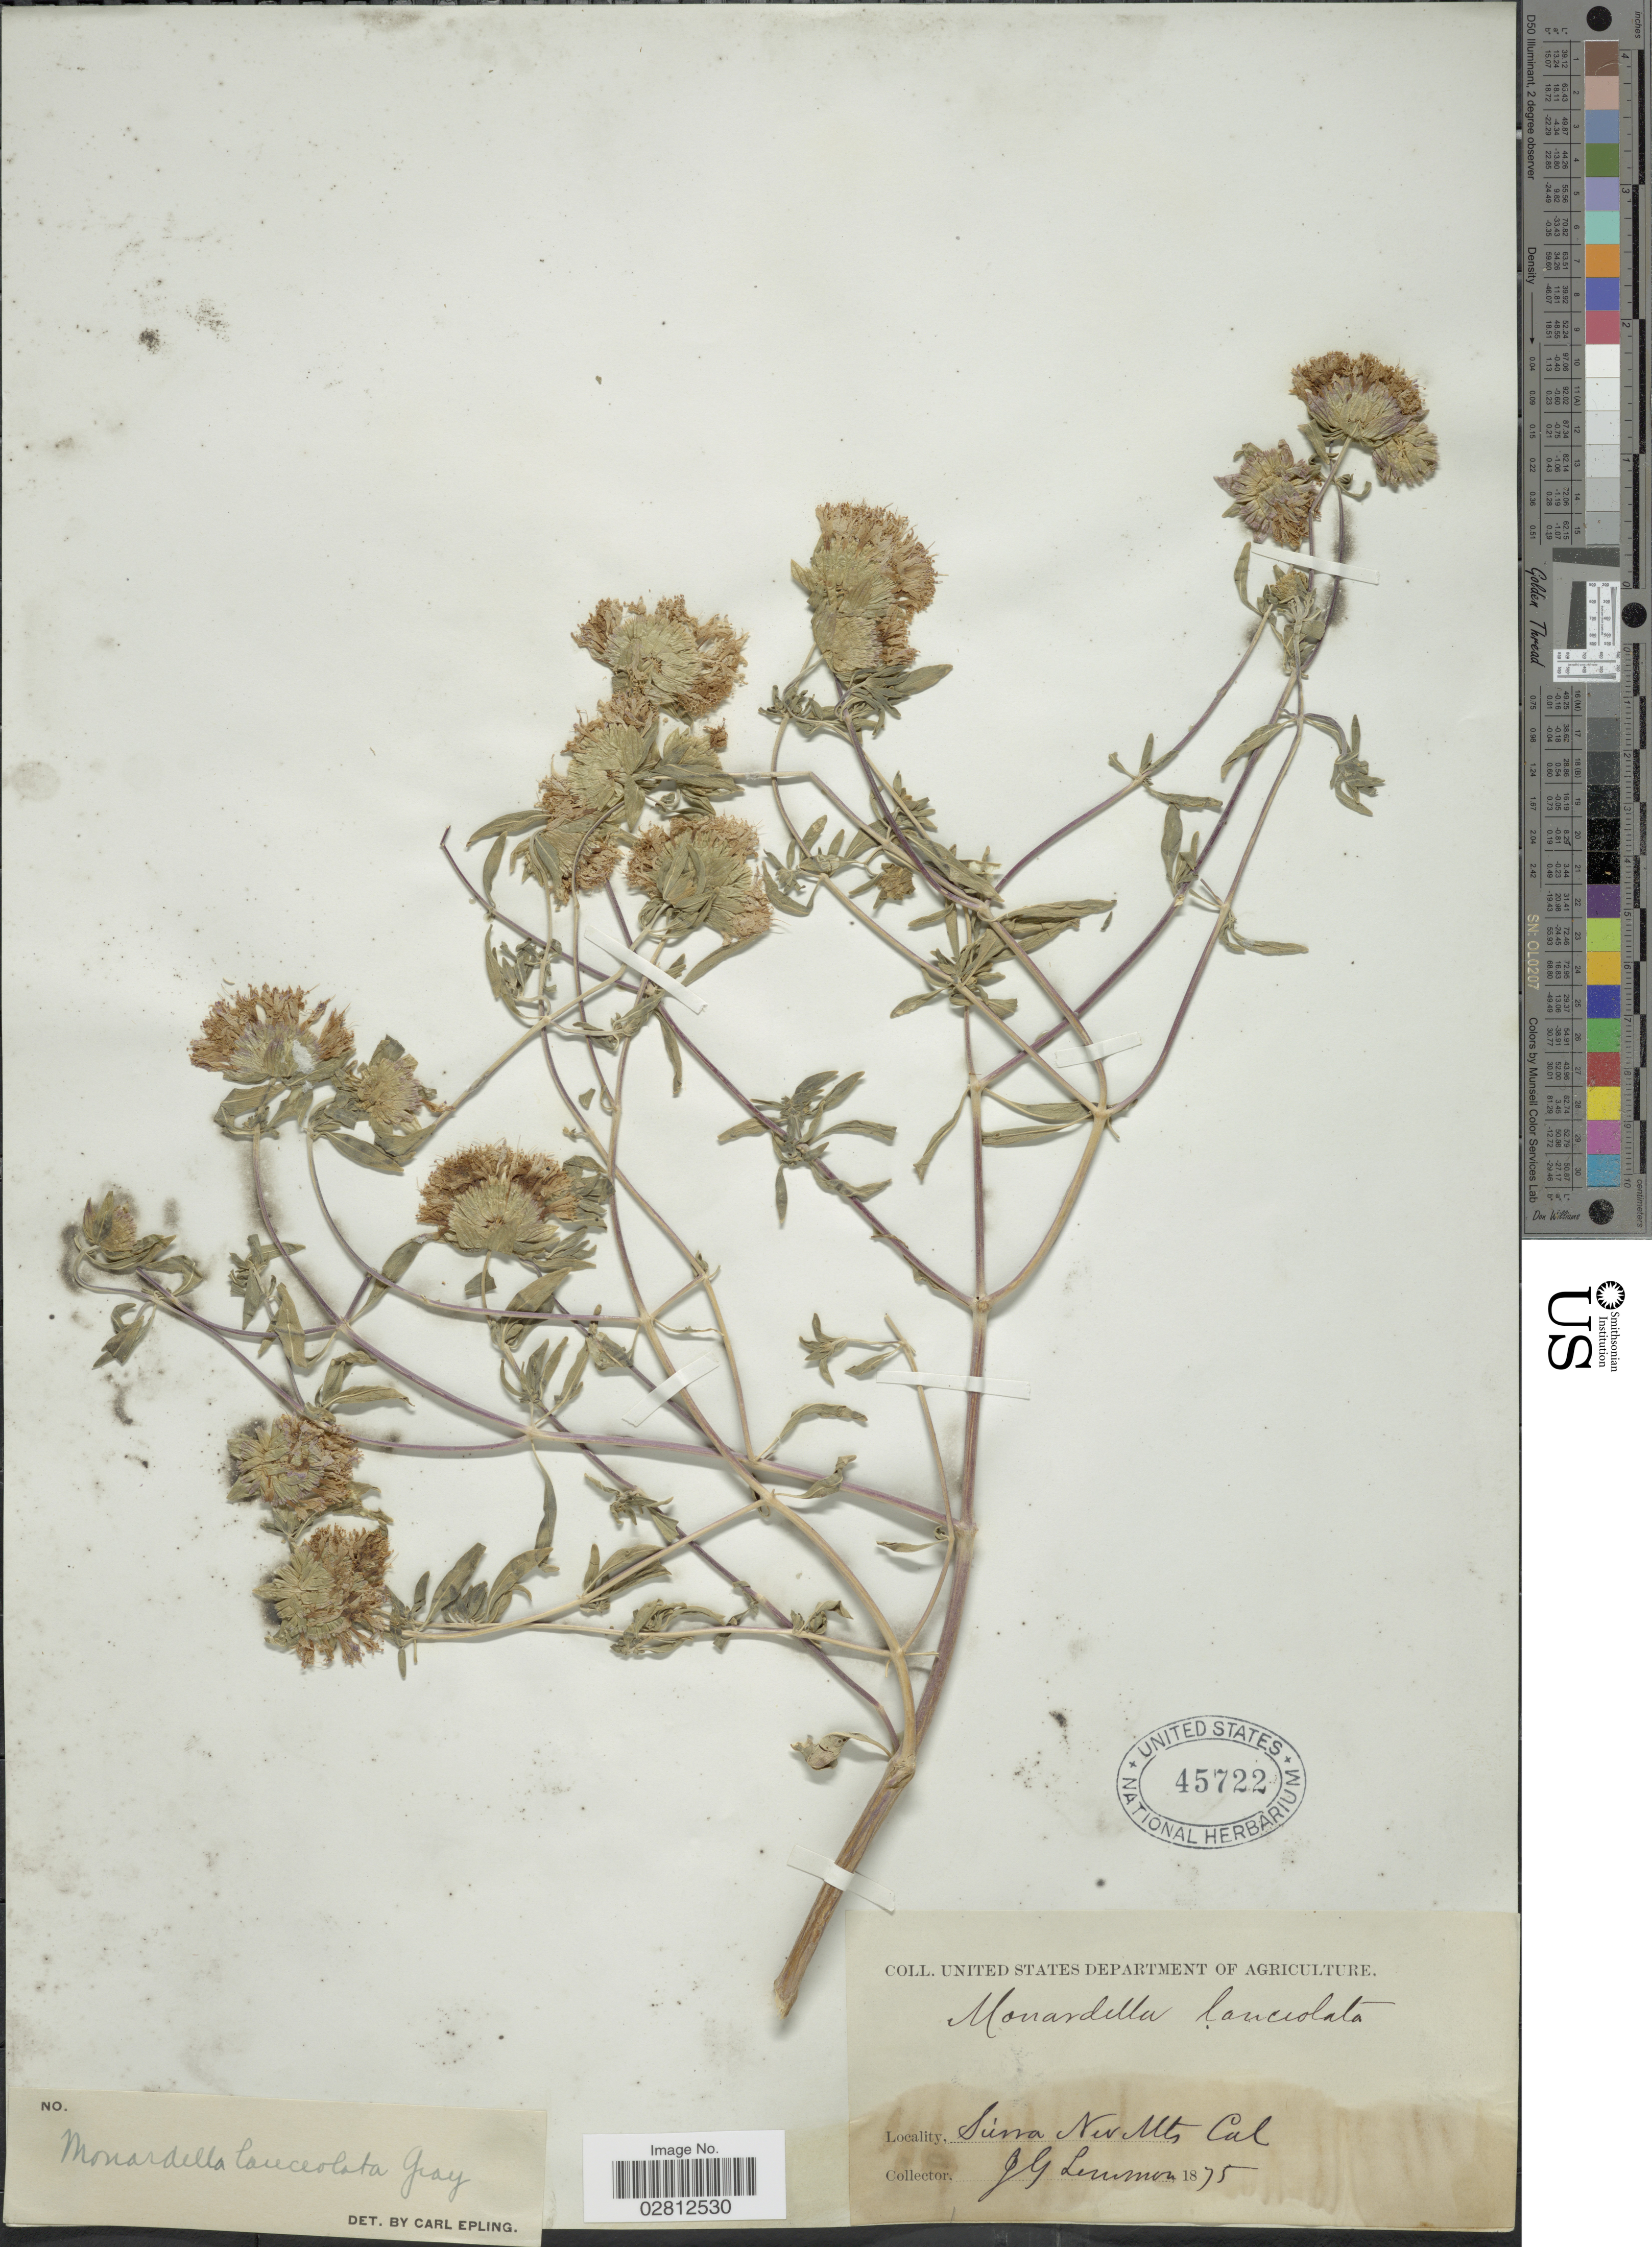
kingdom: Plantae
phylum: Tracheophyta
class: Magnoliopsida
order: Lamiales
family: Lamiaceae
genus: Monardella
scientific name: Monardella lanceolata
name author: A. Gray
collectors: J. Lemmon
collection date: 1875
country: United States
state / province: California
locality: Sierra Nev Mts, Cal.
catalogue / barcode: US 45722